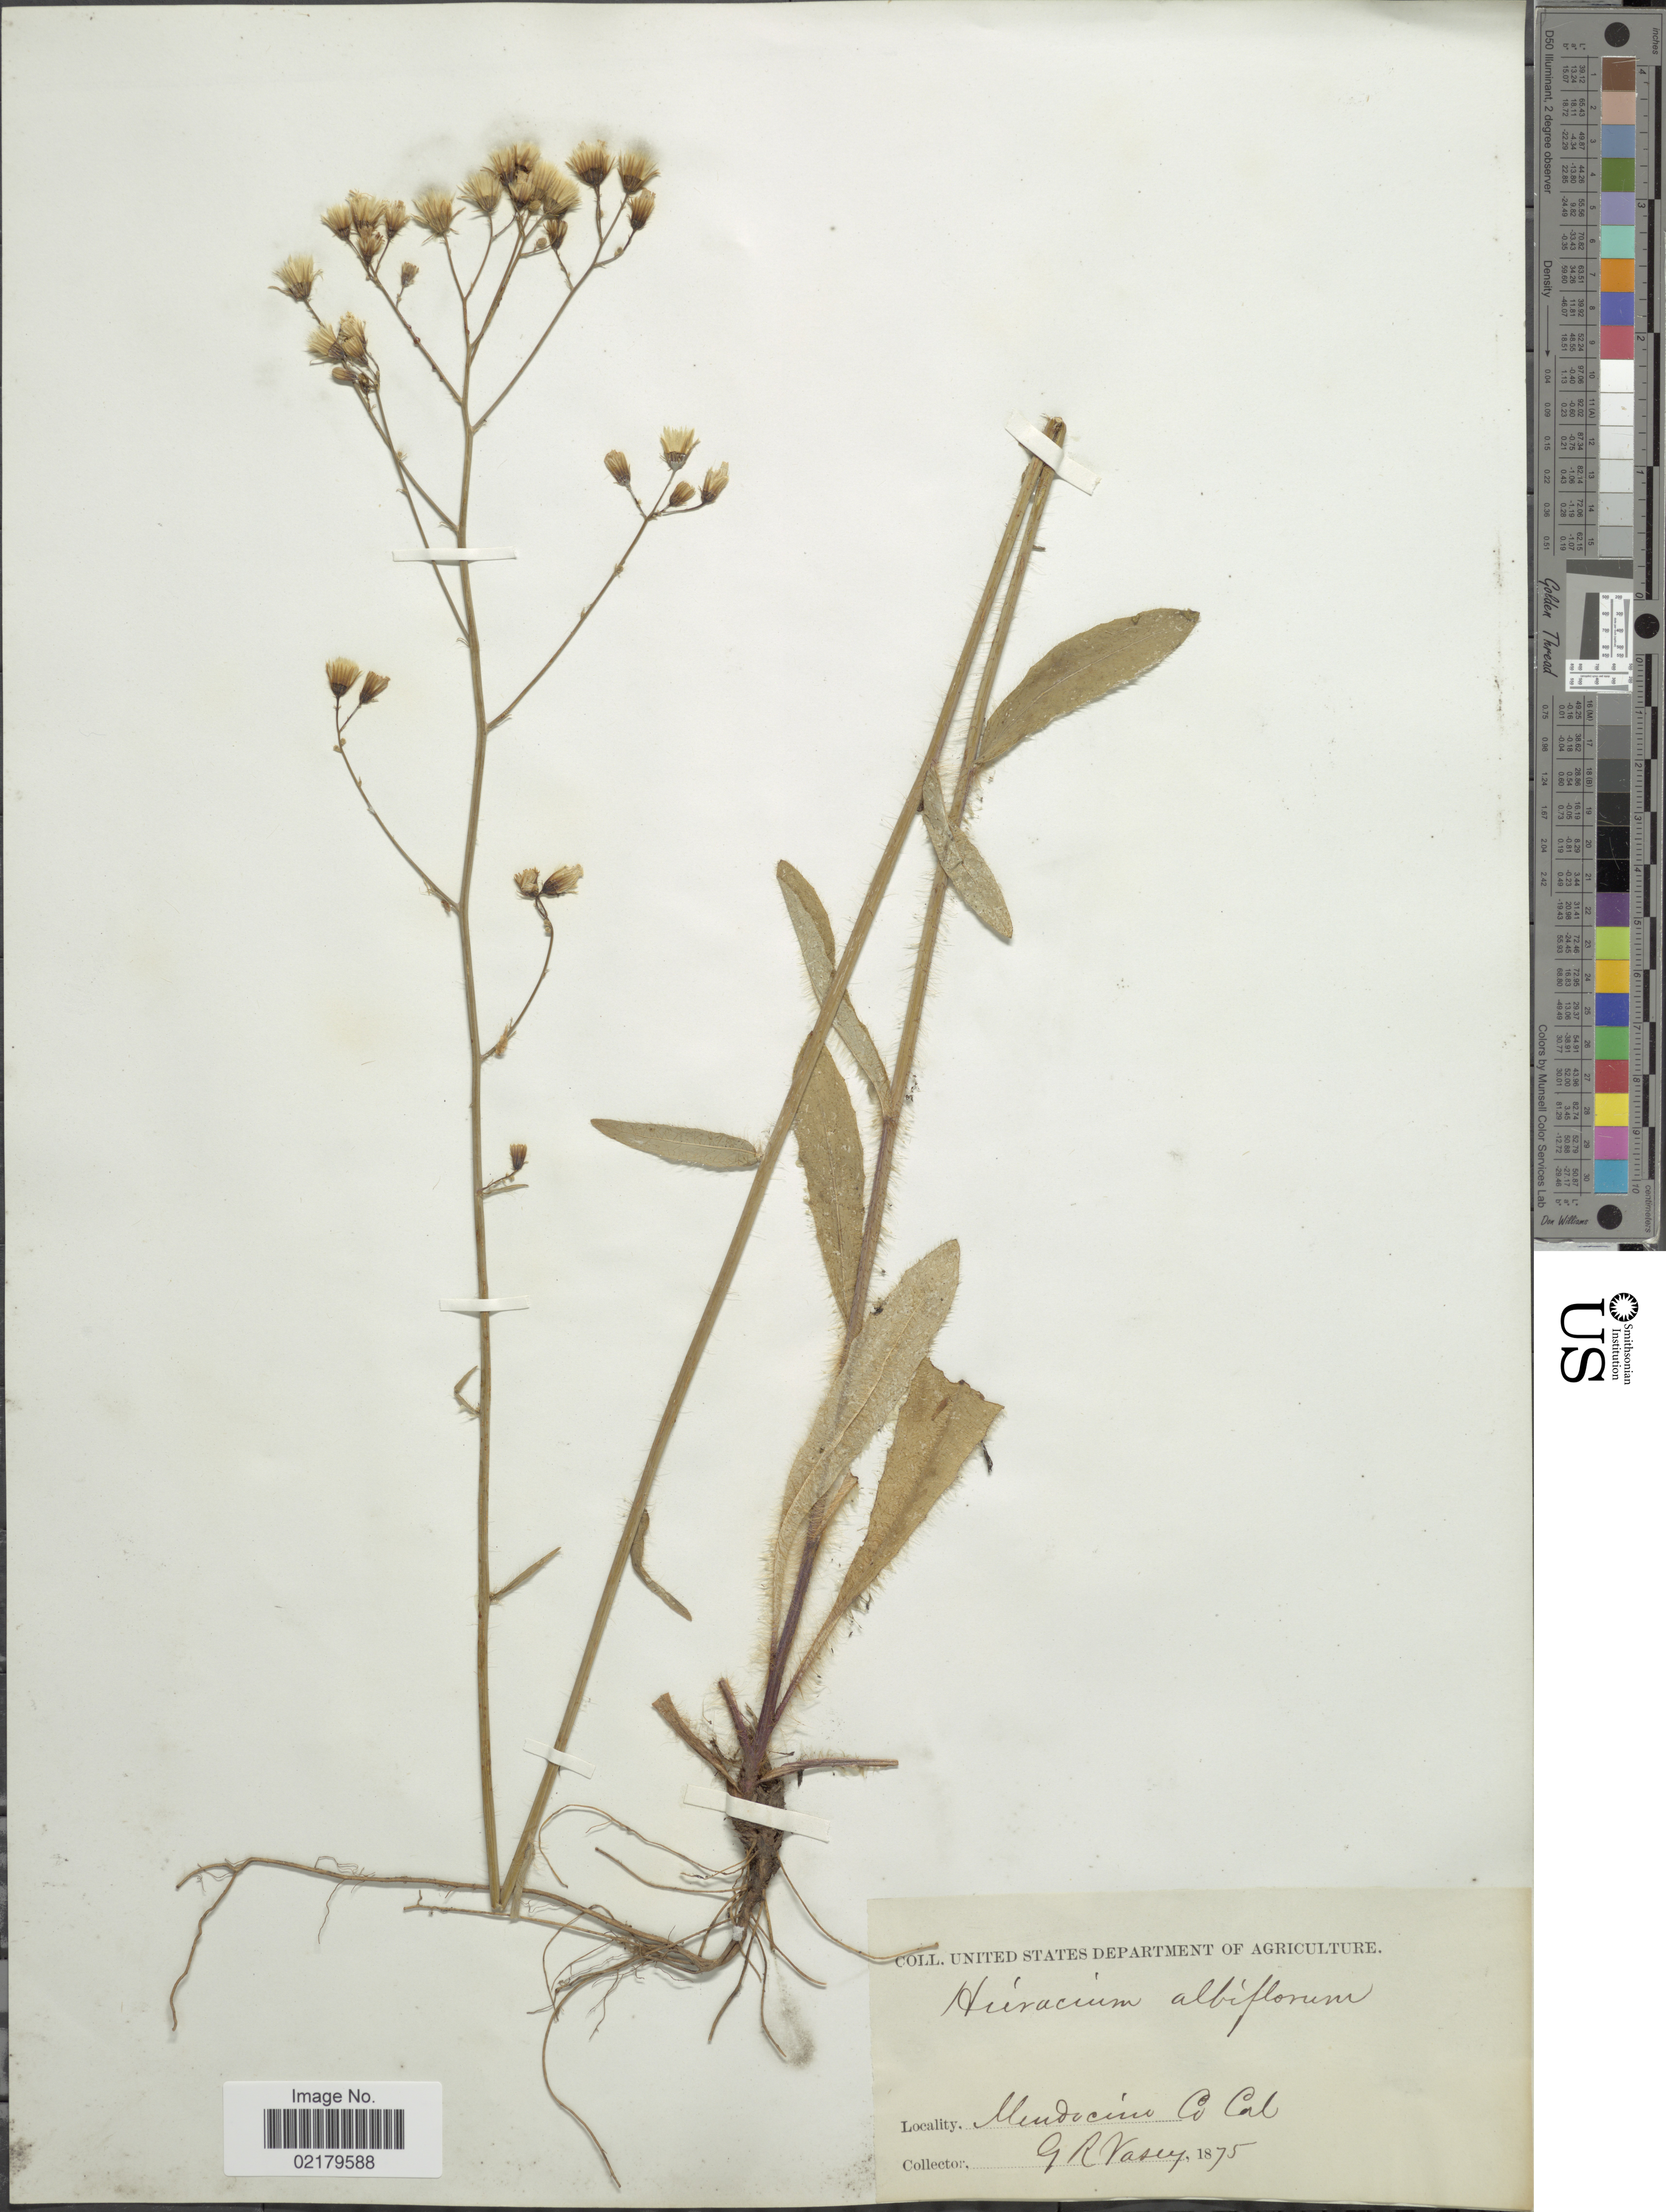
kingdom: Plantae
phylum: Tracheophyta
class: Magnoliopsida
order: Asterales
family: Asteraceae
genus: Hieracium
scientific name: Hieracium albiflorum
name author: Hook.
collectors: G. R. Vasey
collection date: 1875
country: United States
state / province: California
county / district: Mendocino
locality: Mendocino Co